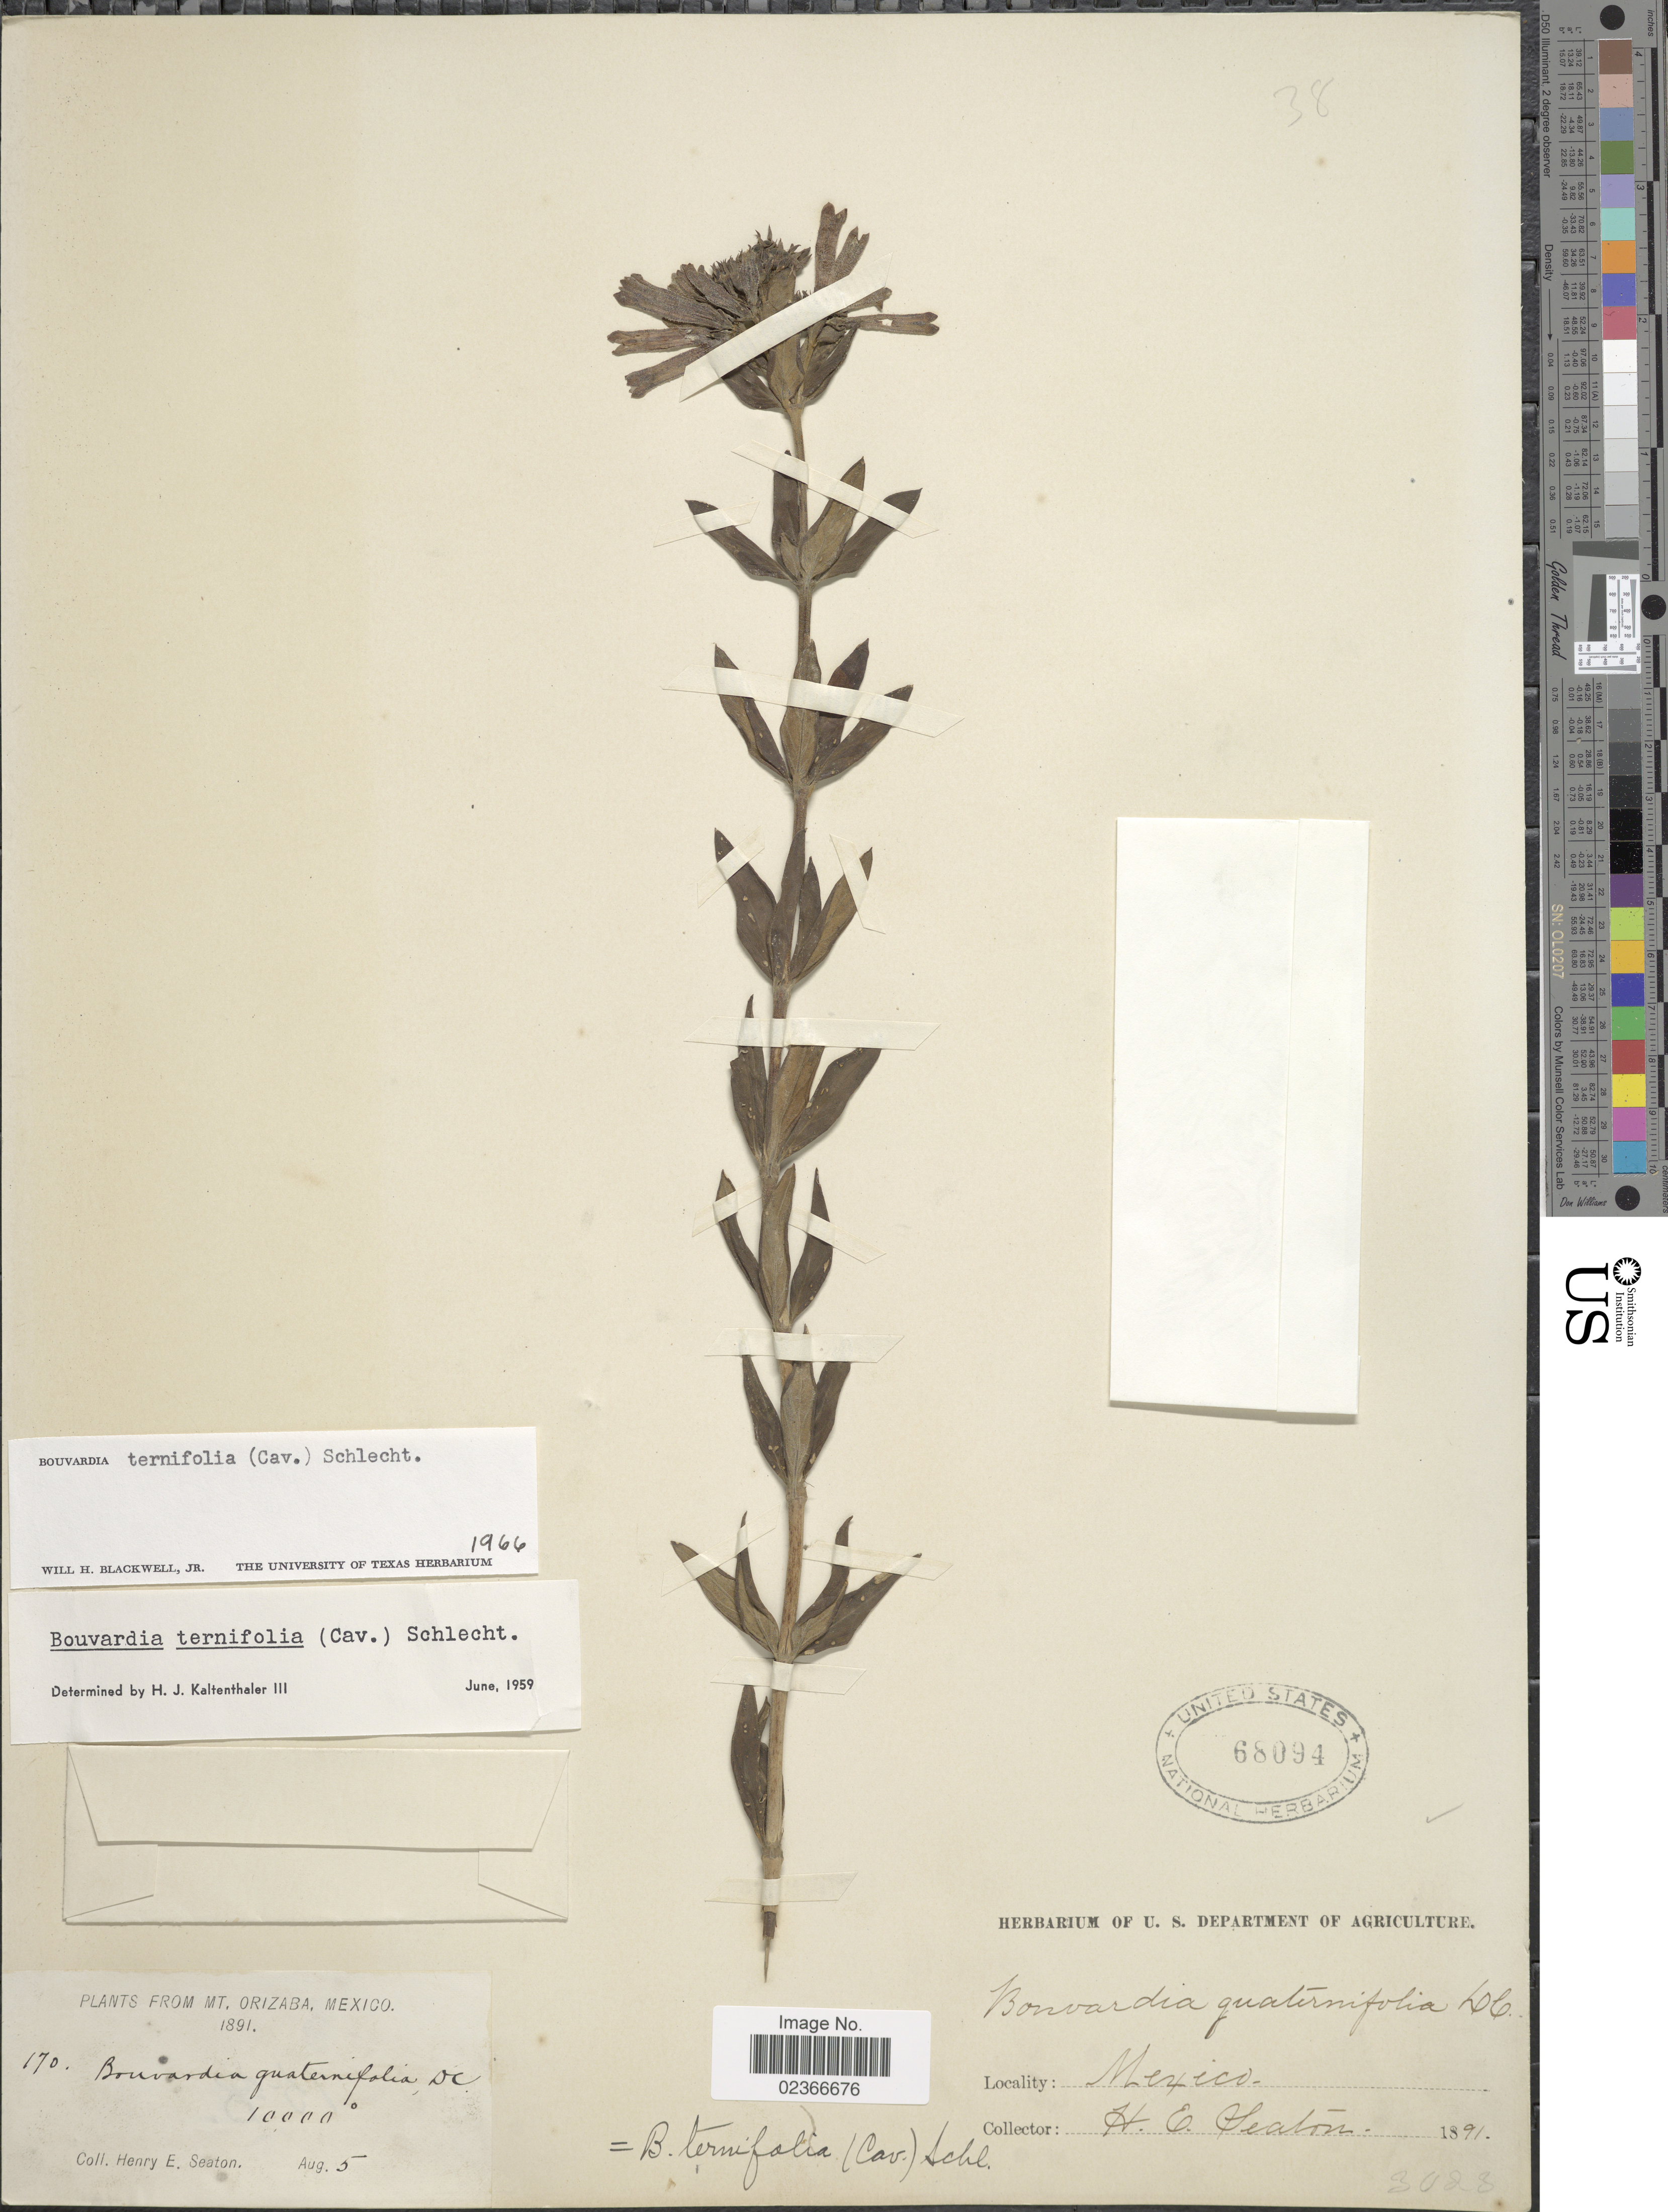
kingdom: Plantae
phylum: Tracheophyta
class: Magnoliopsida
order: Gentianales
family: Rubiaceae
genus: Bouvardia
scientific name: Bouvardia ternifolia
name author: (Cav.) Schltdl.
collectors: H. E. Seaton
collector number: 170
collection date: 1891-08-05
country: Mexico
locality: Mt. Orizaba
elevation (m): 3048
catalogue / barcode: US 68094